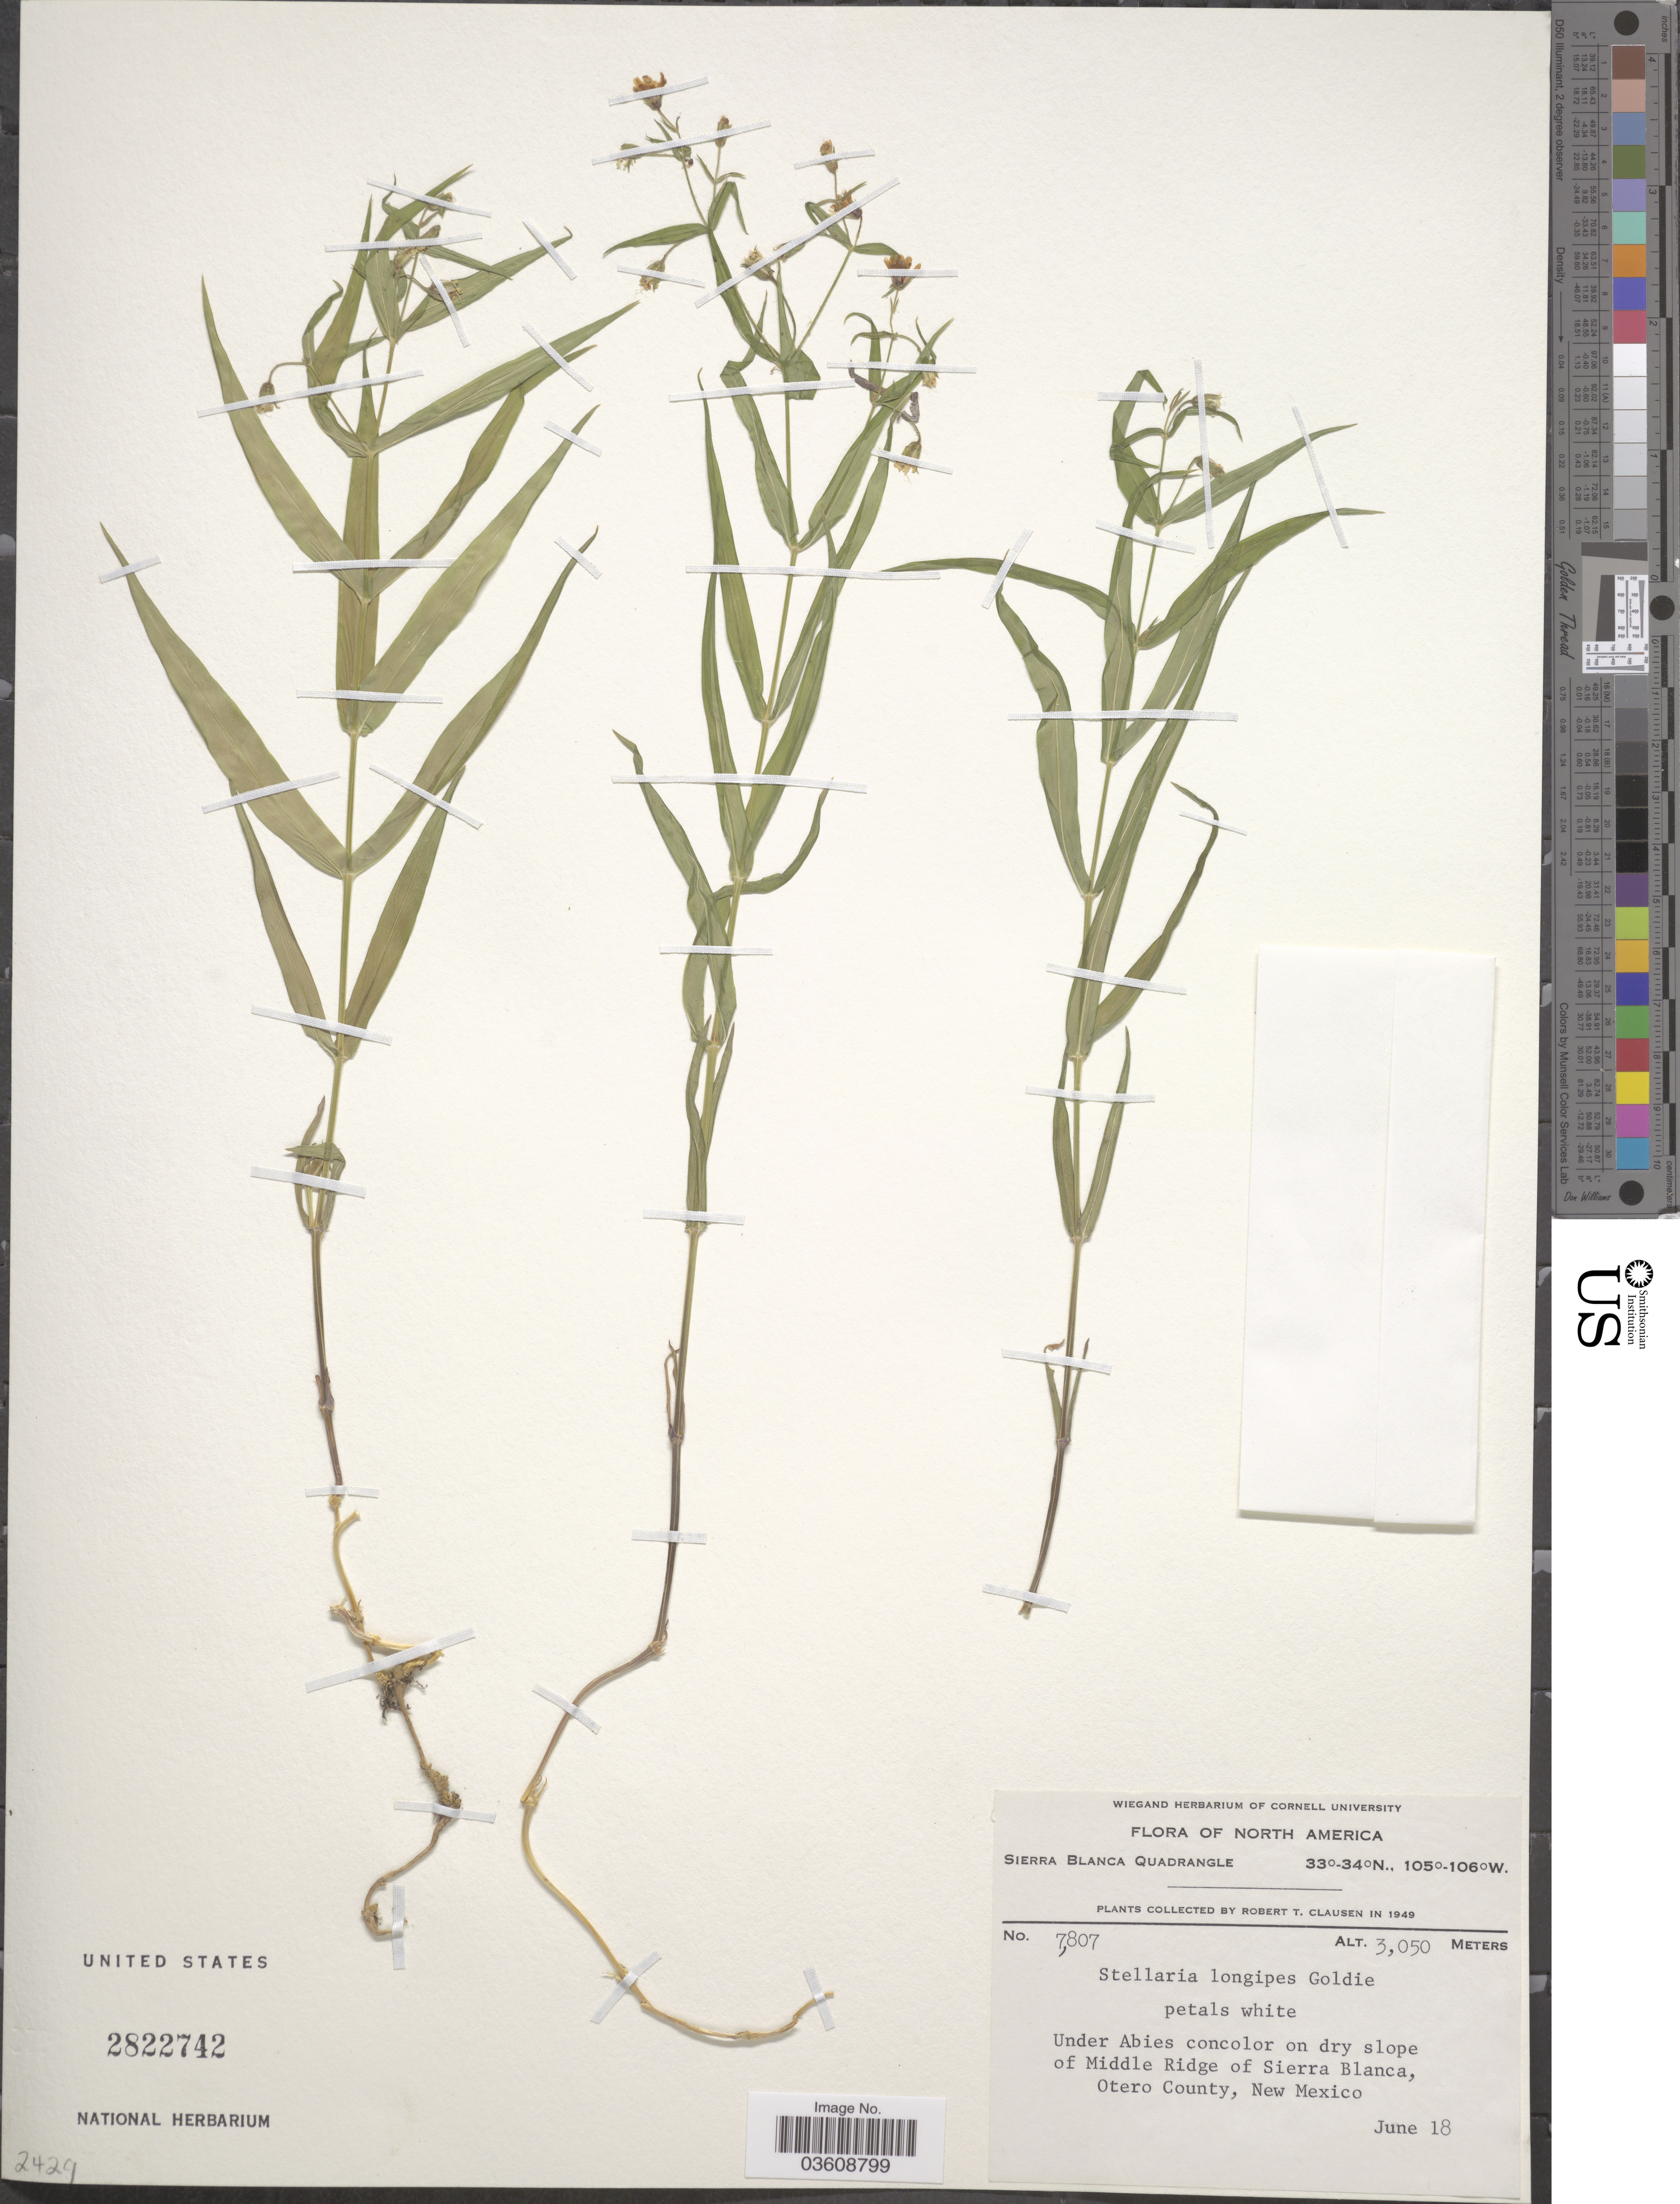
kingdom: Plantae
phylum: Tracheophyta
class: Magnoliopsida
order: Caryophyllales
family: Caryophyllaceae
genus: Stellaria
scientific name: Stellaria longipes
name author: Goldie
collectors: R. T. Clausen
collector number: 7807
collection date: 1949-06-18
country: United States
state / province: New Mexico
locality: Sierra Blanca Quadrangle. Middle Ridge of Sierra Blanca, Otero County.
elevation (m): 3050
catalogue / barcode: US 2822742